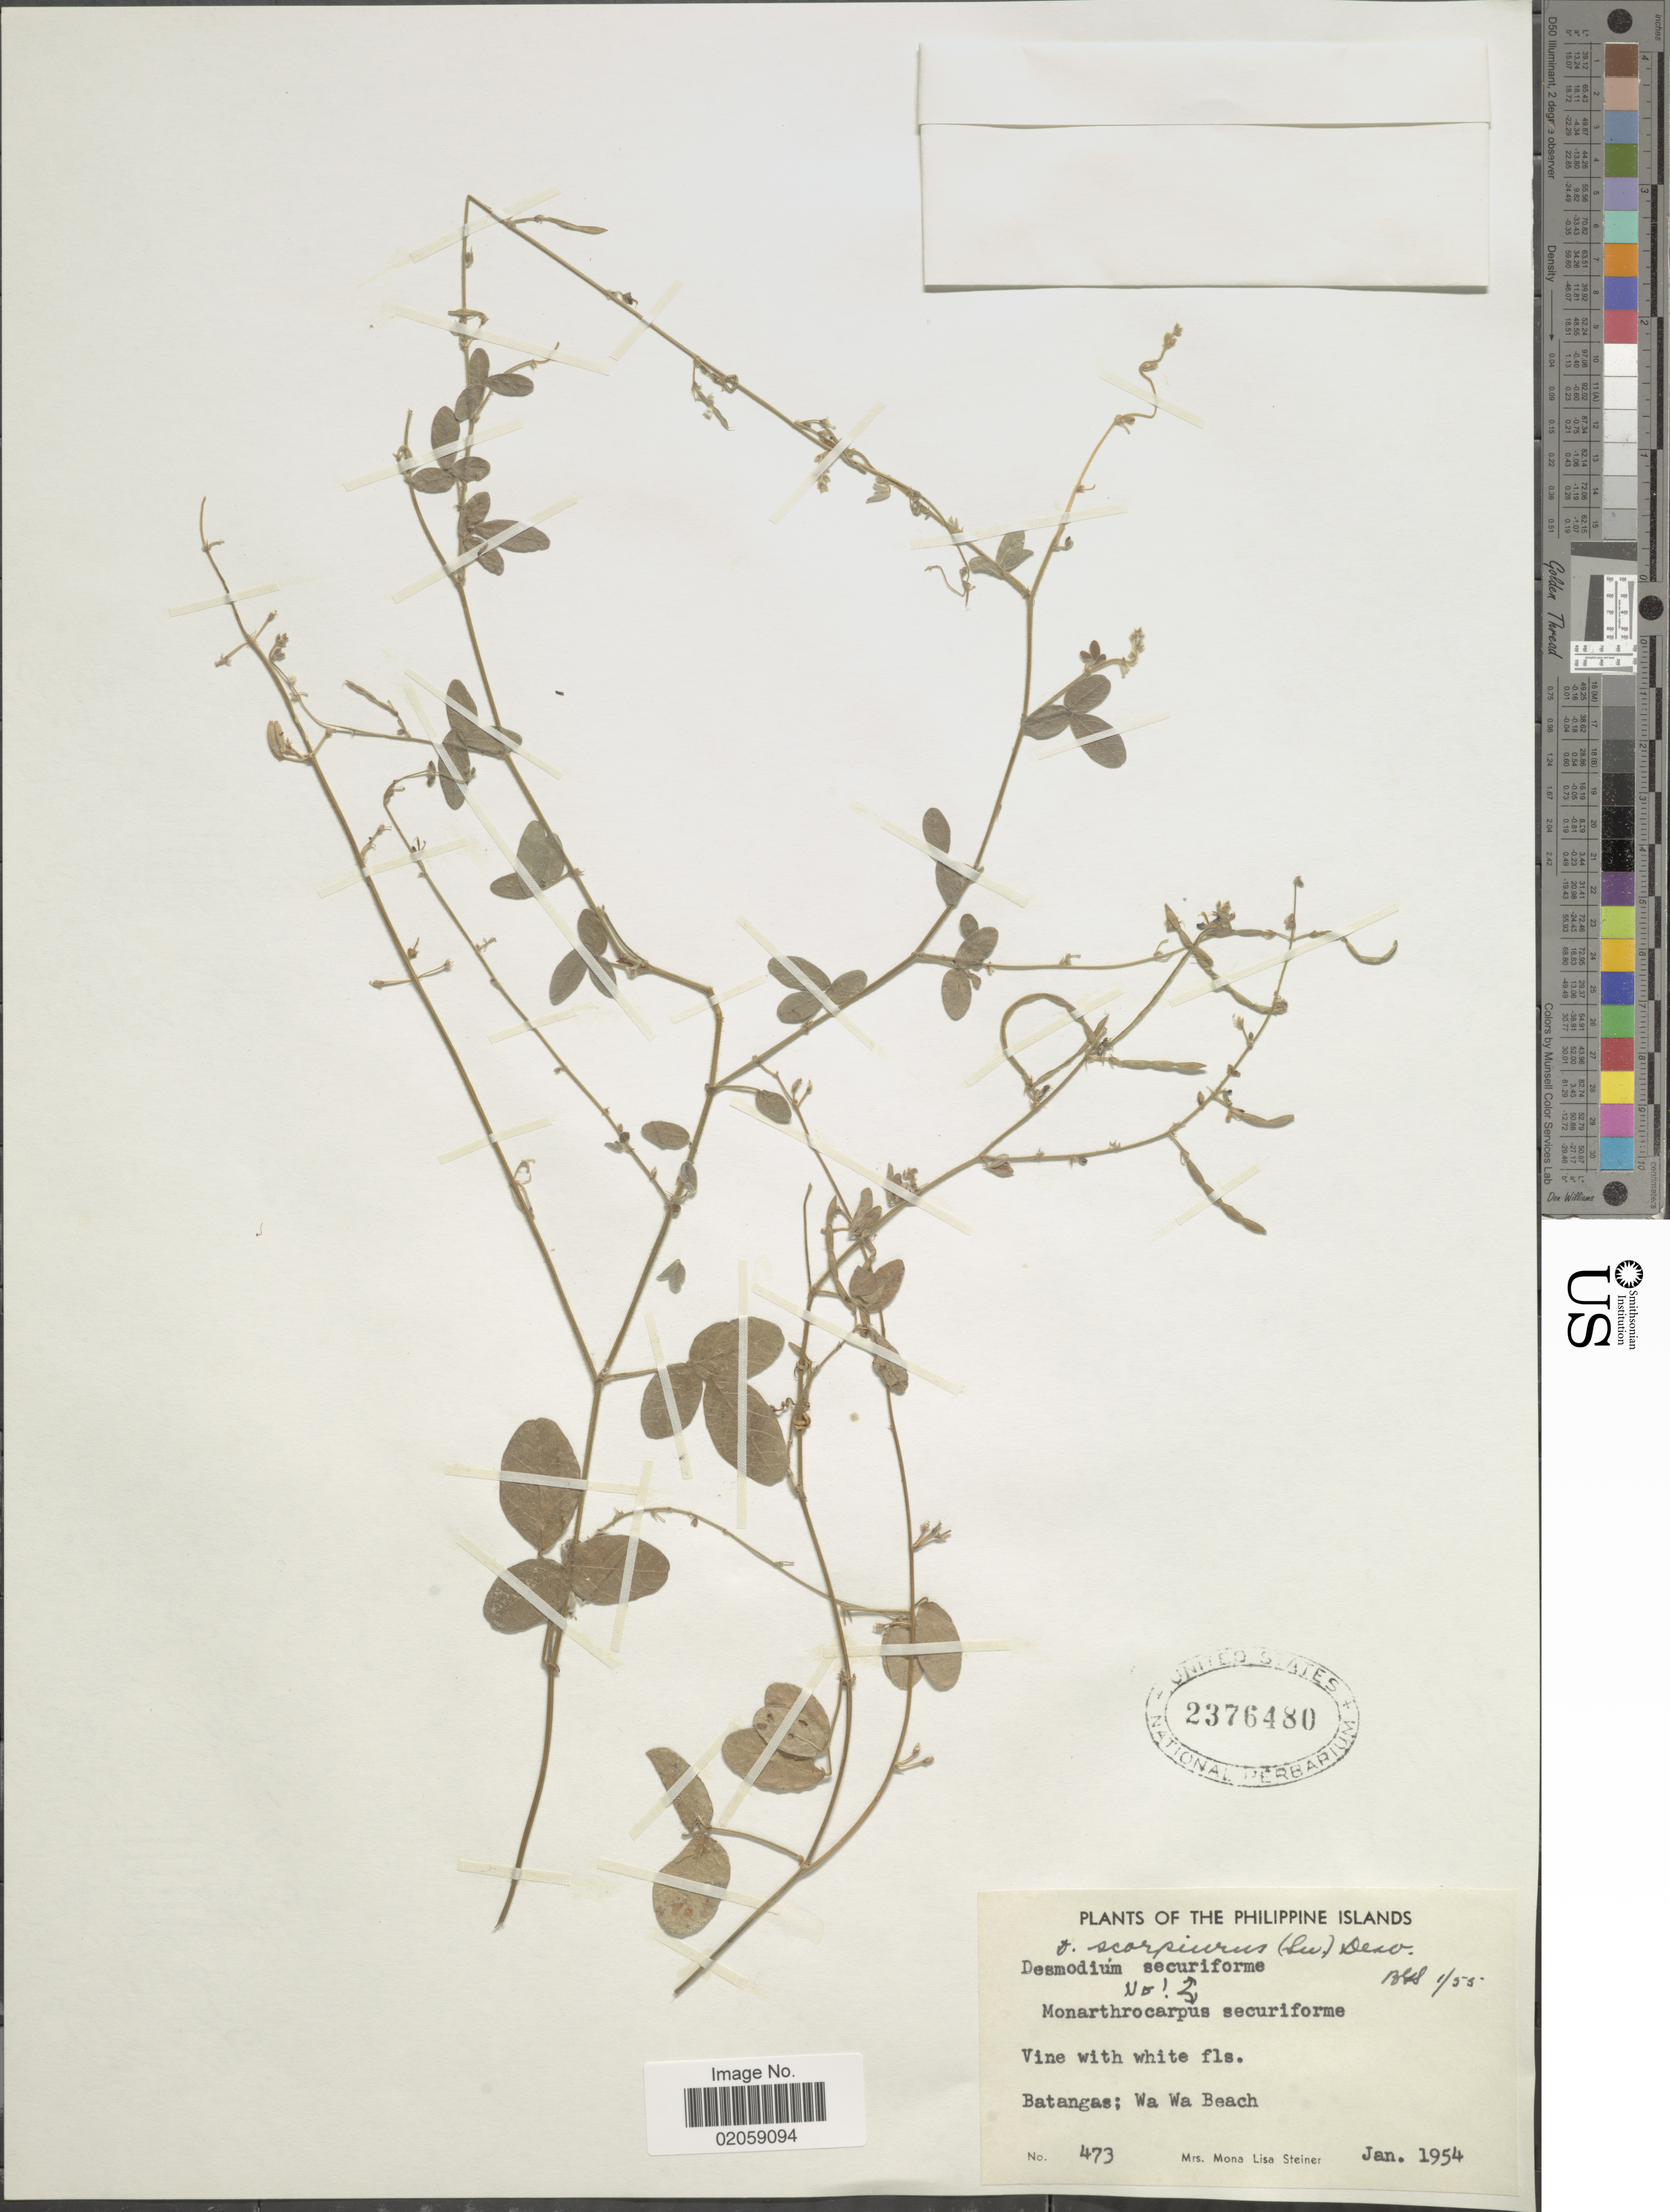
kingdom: Plantae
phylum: Tracheophyta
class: Magnoliopsida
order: Fabales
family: Fabaceae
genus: Desmodium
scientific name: Desmodium scorpiurus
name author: (Sw.) Desv. ex DC.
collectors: M. Steiner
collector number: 473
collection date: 1954-01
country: Philippines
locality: Philippine Islands. Batangas: Wa Wa Beach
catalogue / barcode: US 2376480